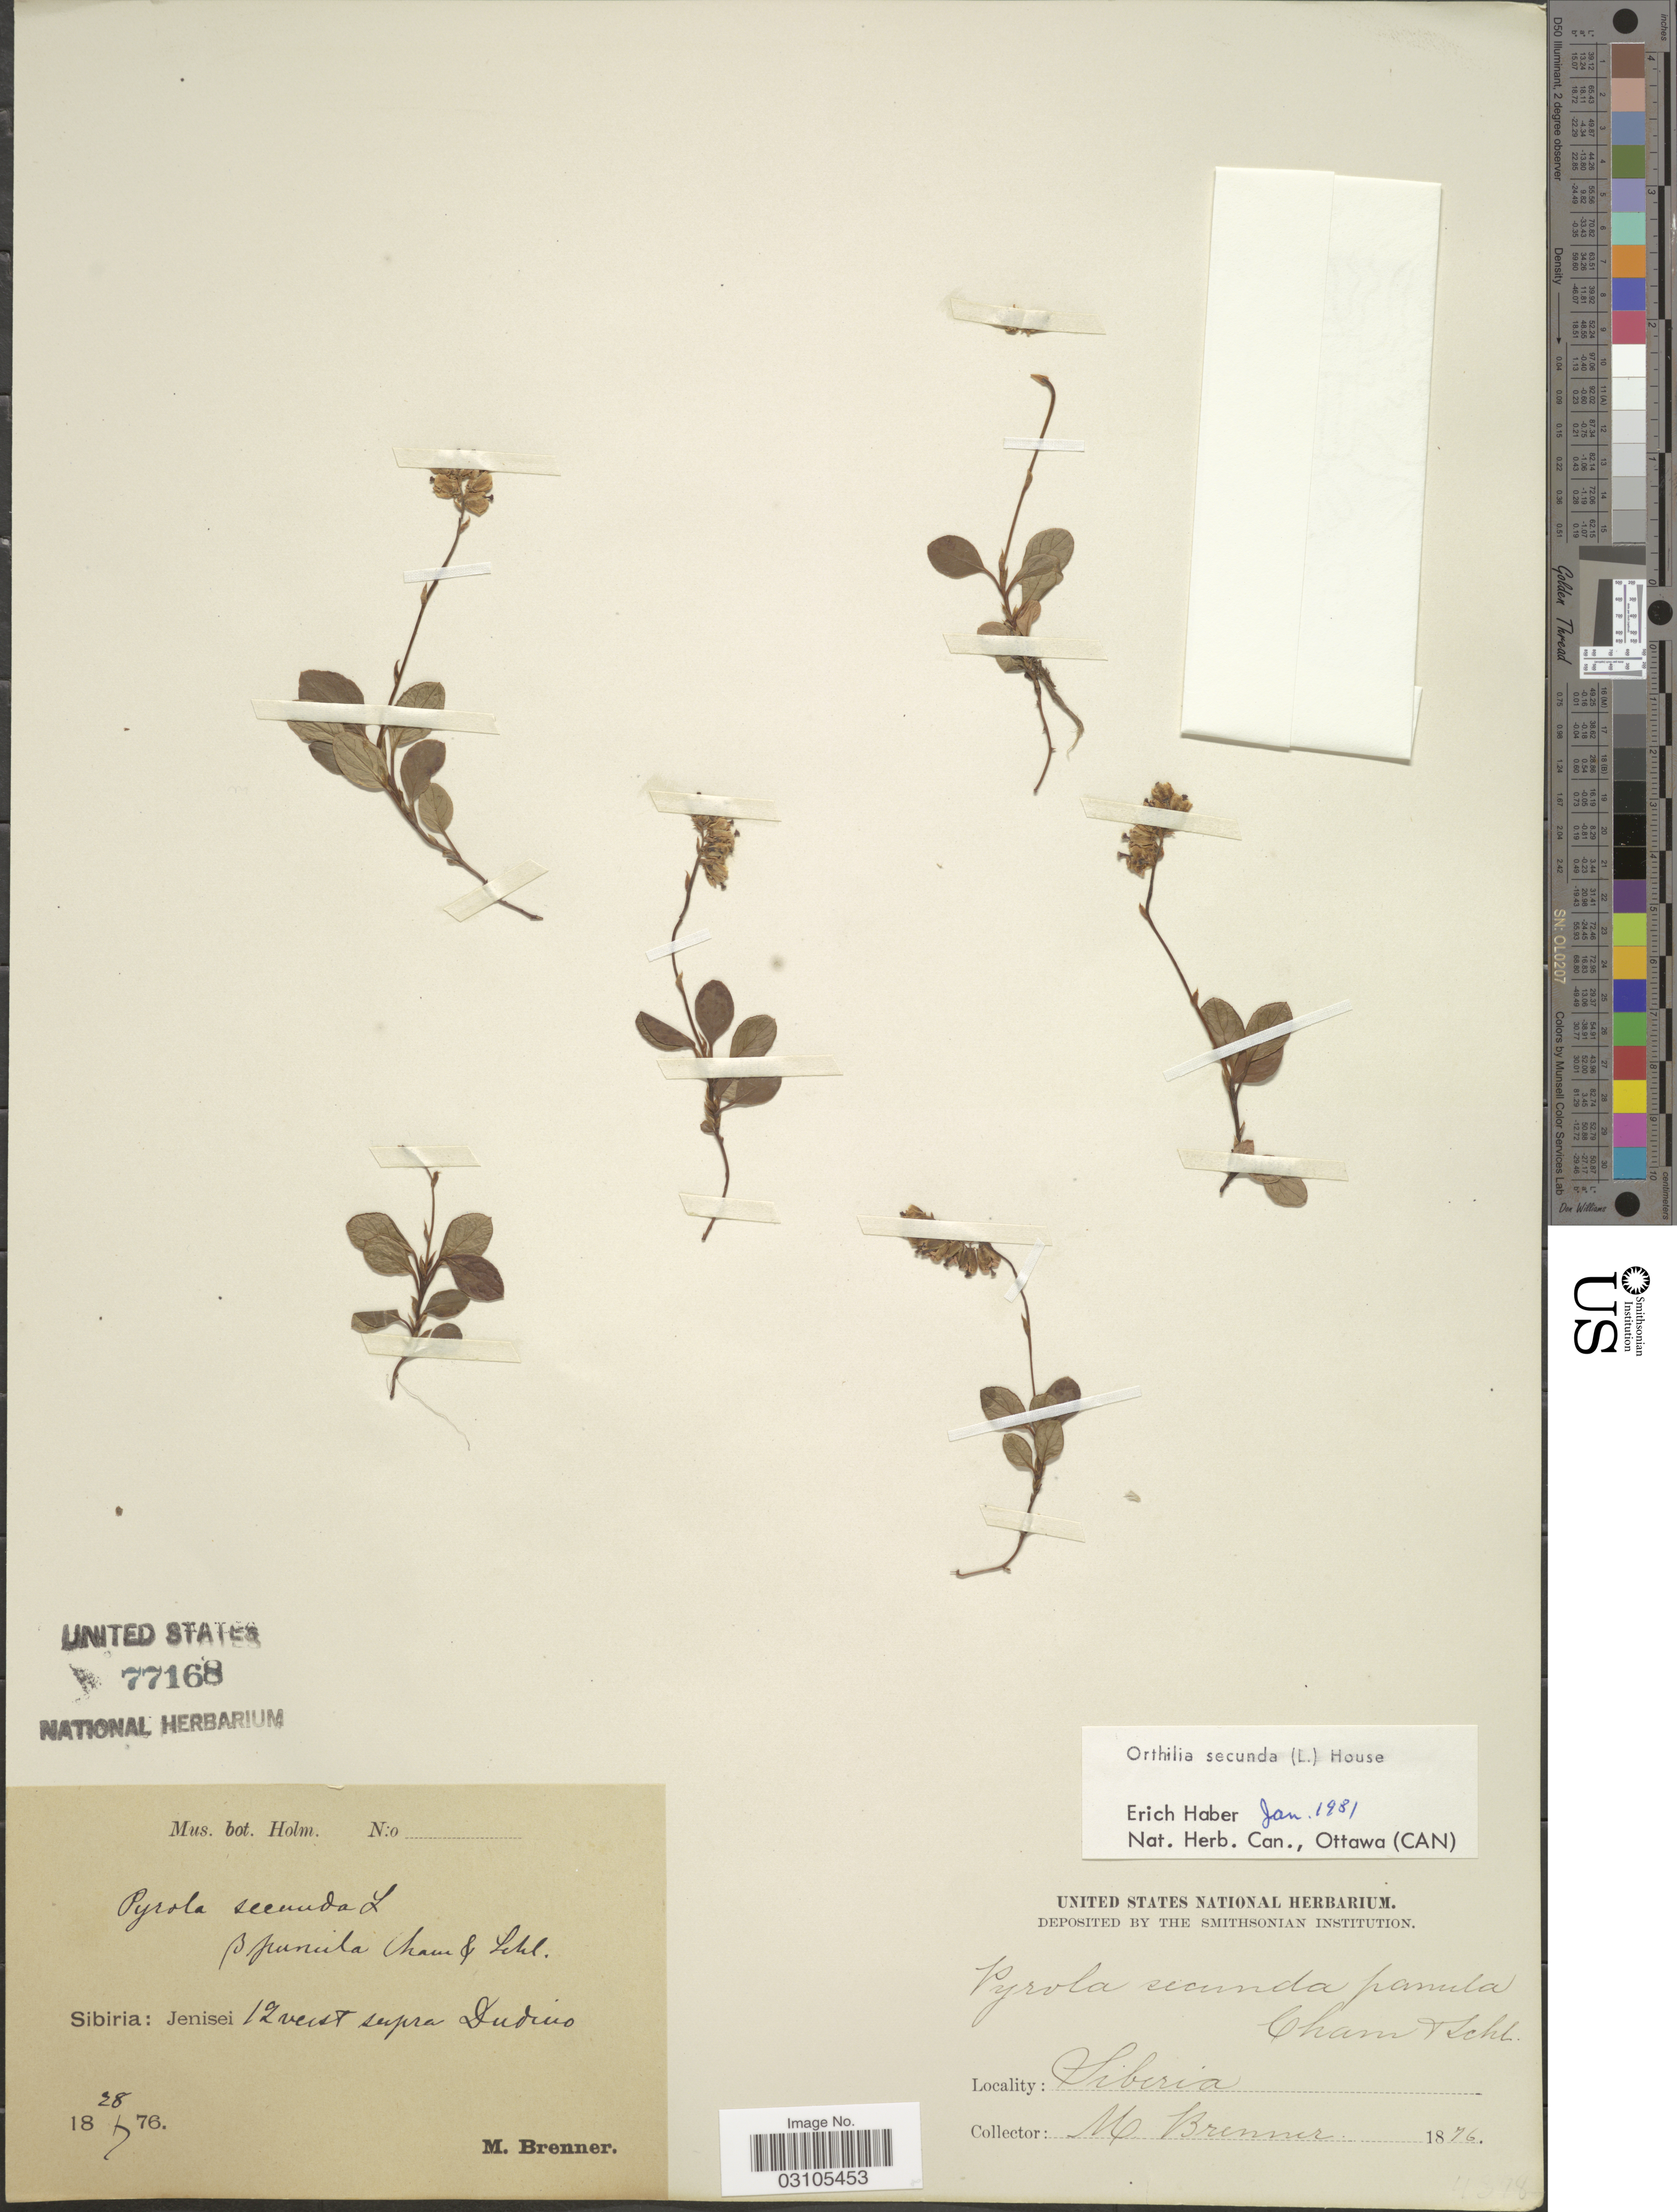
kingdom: Plantae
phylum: Tracheophyta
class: Magnoliopsida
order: Ericales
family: Ericaceae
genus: Orthilia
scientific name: Orthilia secunda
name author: (L.) House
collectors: M. Brenner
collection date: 1876-07-28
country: Russian Federation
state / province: Sakhalin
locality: Sibiria: Jenisei 12 verst supra Dudino.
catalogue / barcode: US 77168